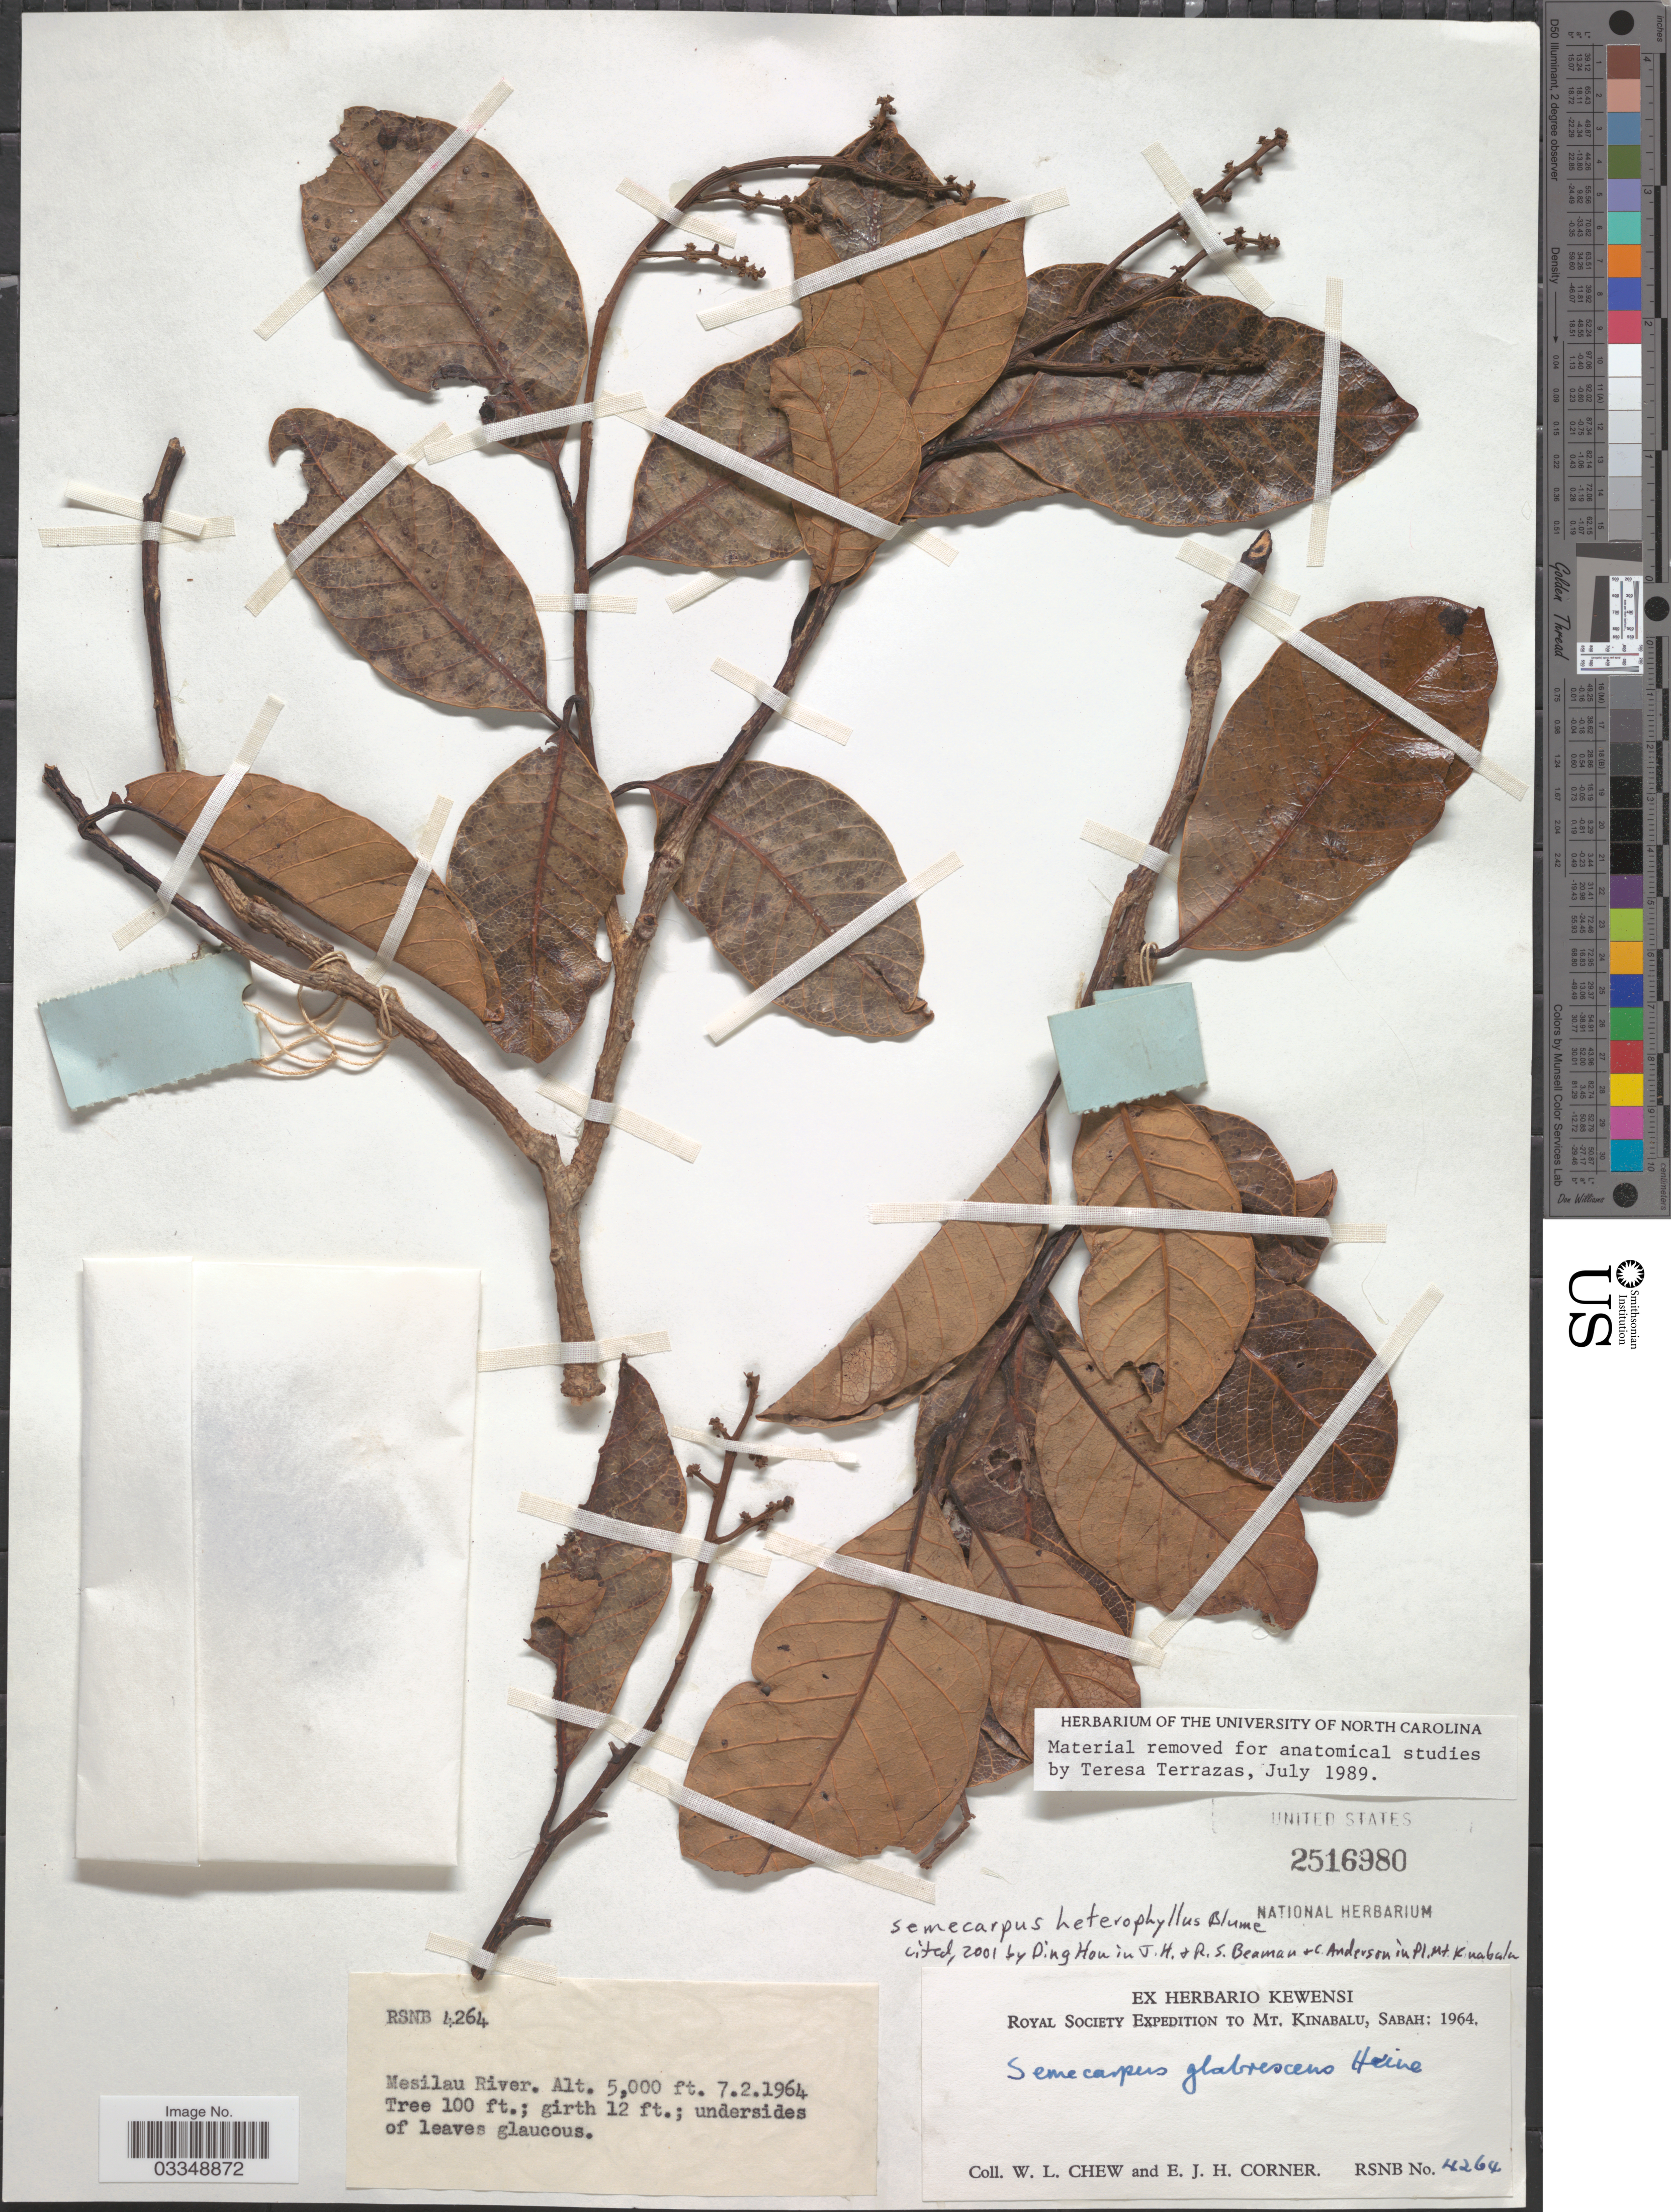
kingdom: Plantae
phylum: Tracheophyta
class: Magnoliopsida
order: Sapindales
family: Anacardiaceae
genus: Semecarpus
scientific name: Semecarpus heterophyllus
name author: Hook. f.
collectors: W. Chew & E. Corner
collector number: RSNB 4264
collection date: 1964-02-07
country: Malaysia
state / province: Sabah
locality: Mt. Kinabalu. Mesilau River.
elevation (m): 1524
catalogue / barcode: US 2516980